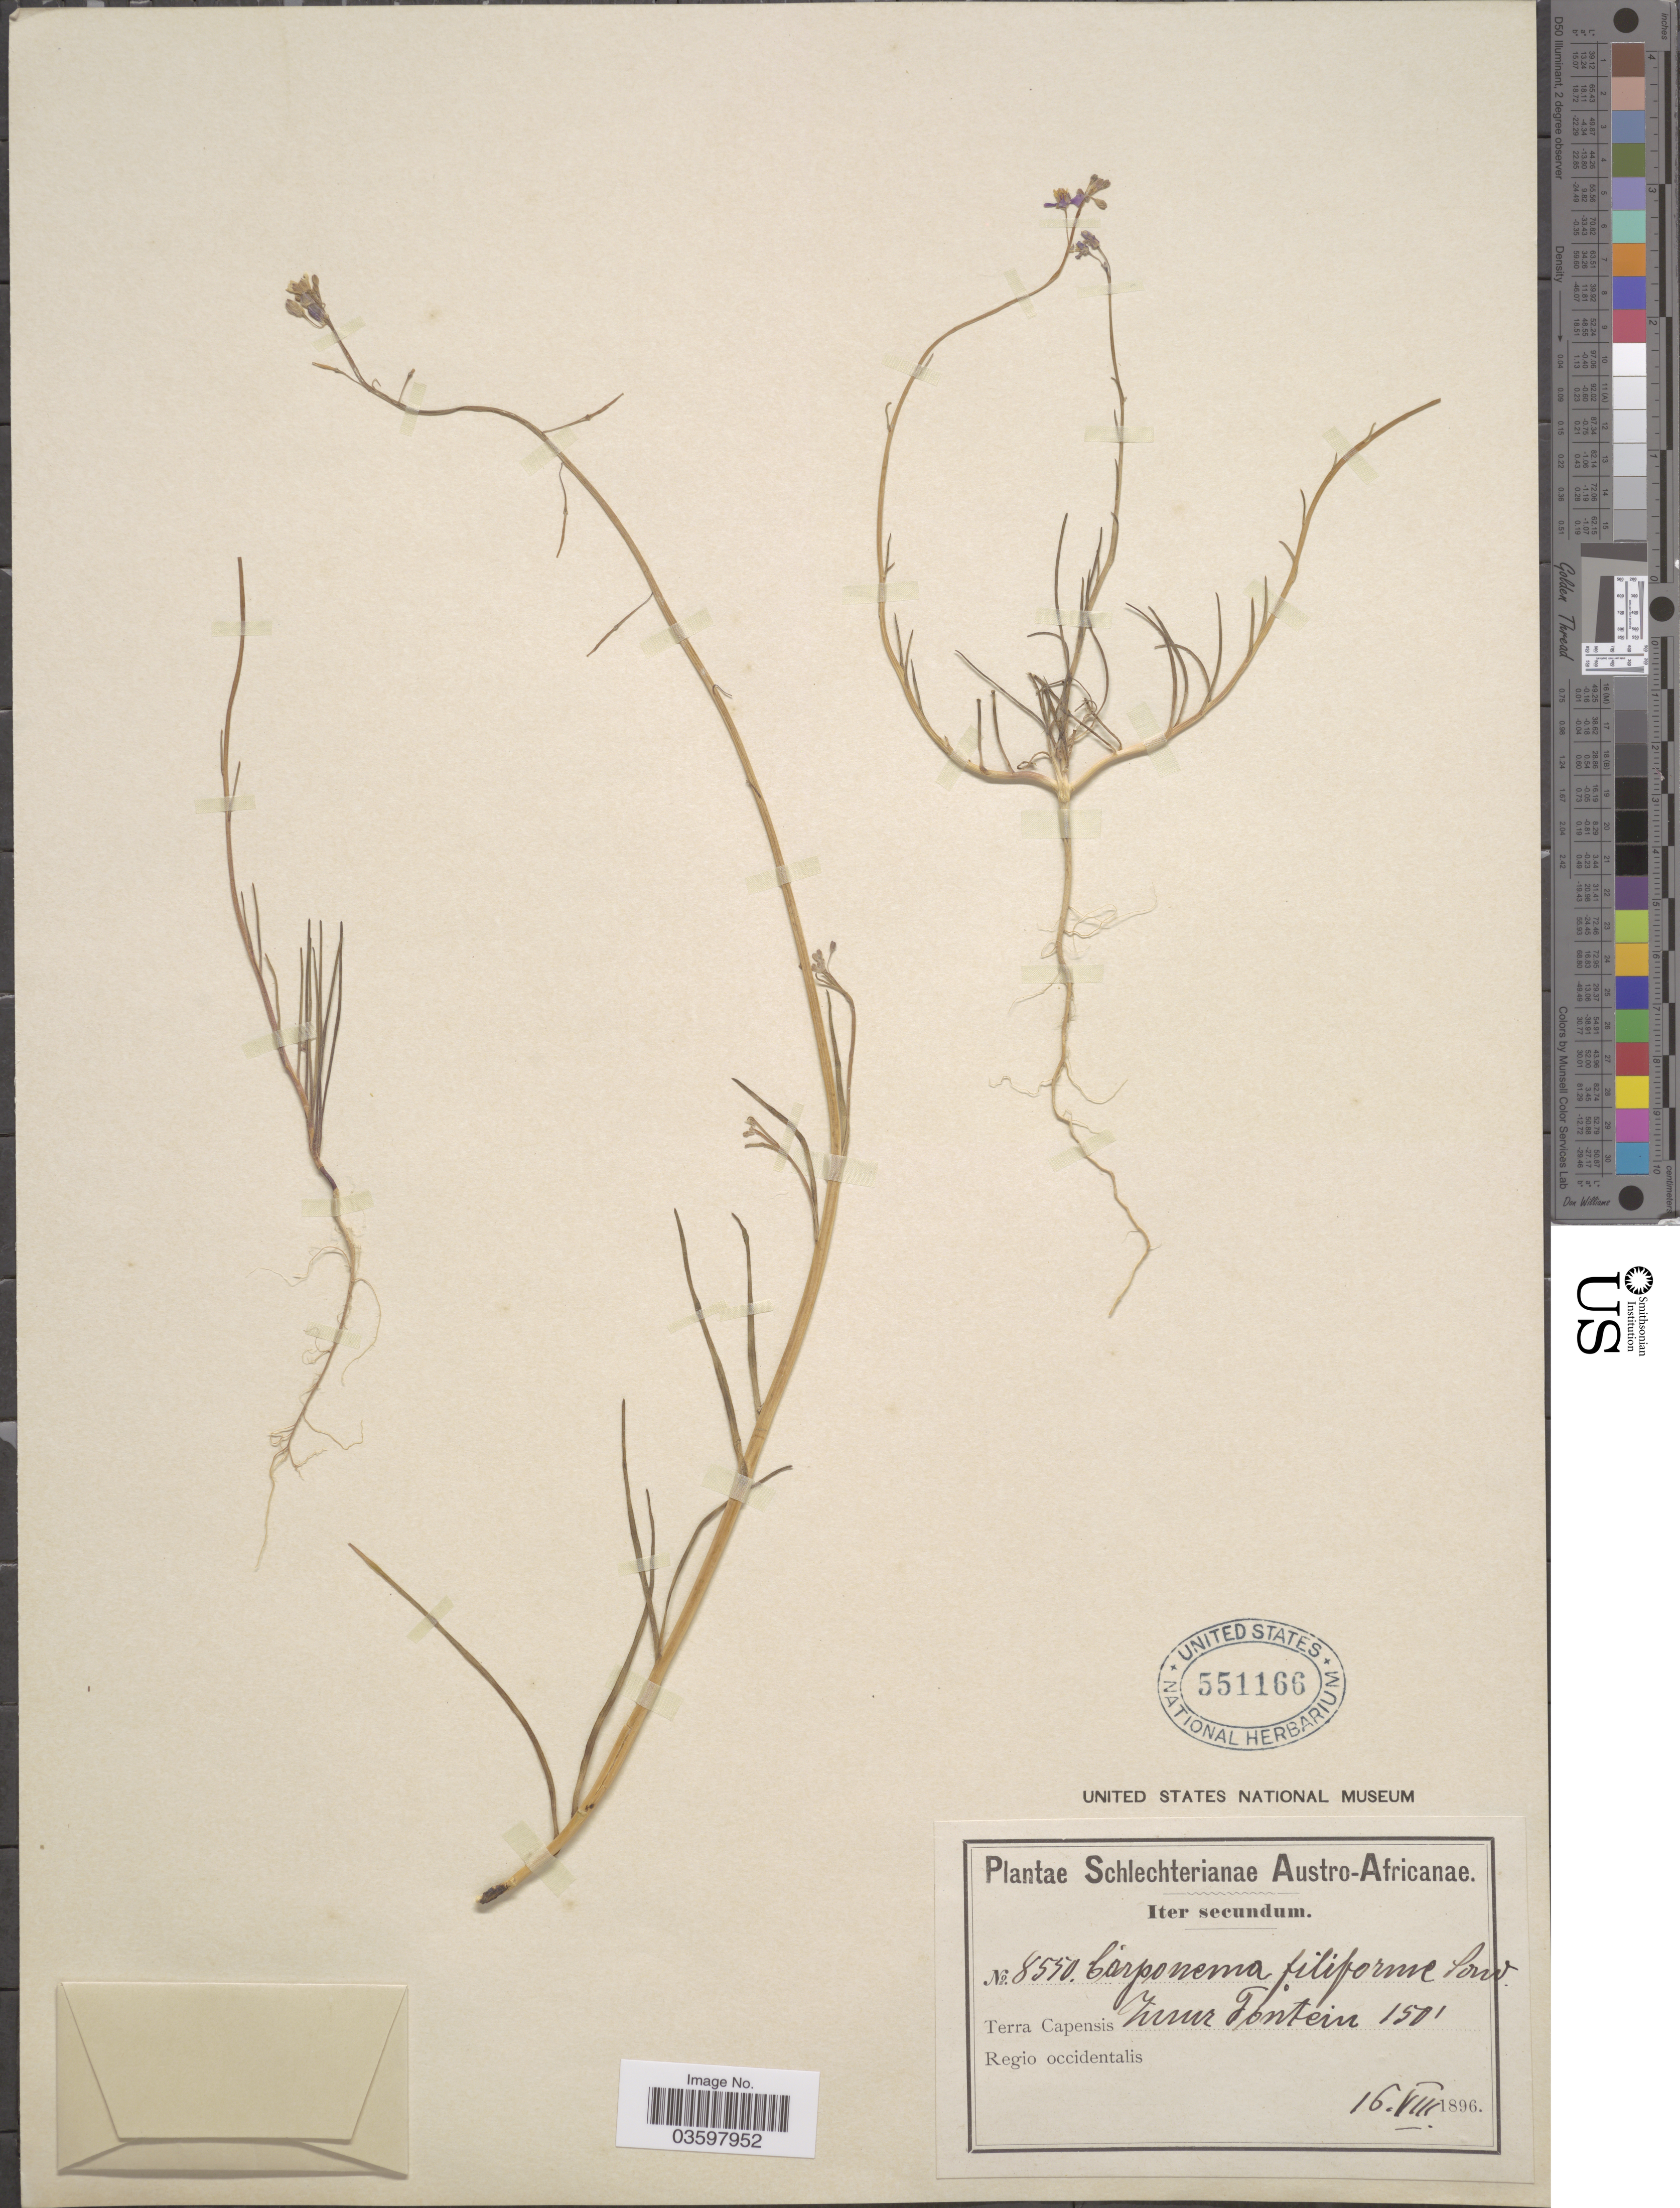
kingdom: Plantae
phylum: Tracheophyta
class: Magnoliopsida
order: Brassicales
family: Brassicaceae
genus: Carponema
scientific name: Carponema filiforme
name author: Eckl. & Zeyh.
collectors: Schlechter, --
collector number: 8550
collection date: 1896-08-16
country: South Africa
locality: Austro-Africanae. Terra Capensis. Regio occidentalis. Zuur Fontein.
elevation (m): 46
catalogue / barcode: US 551166